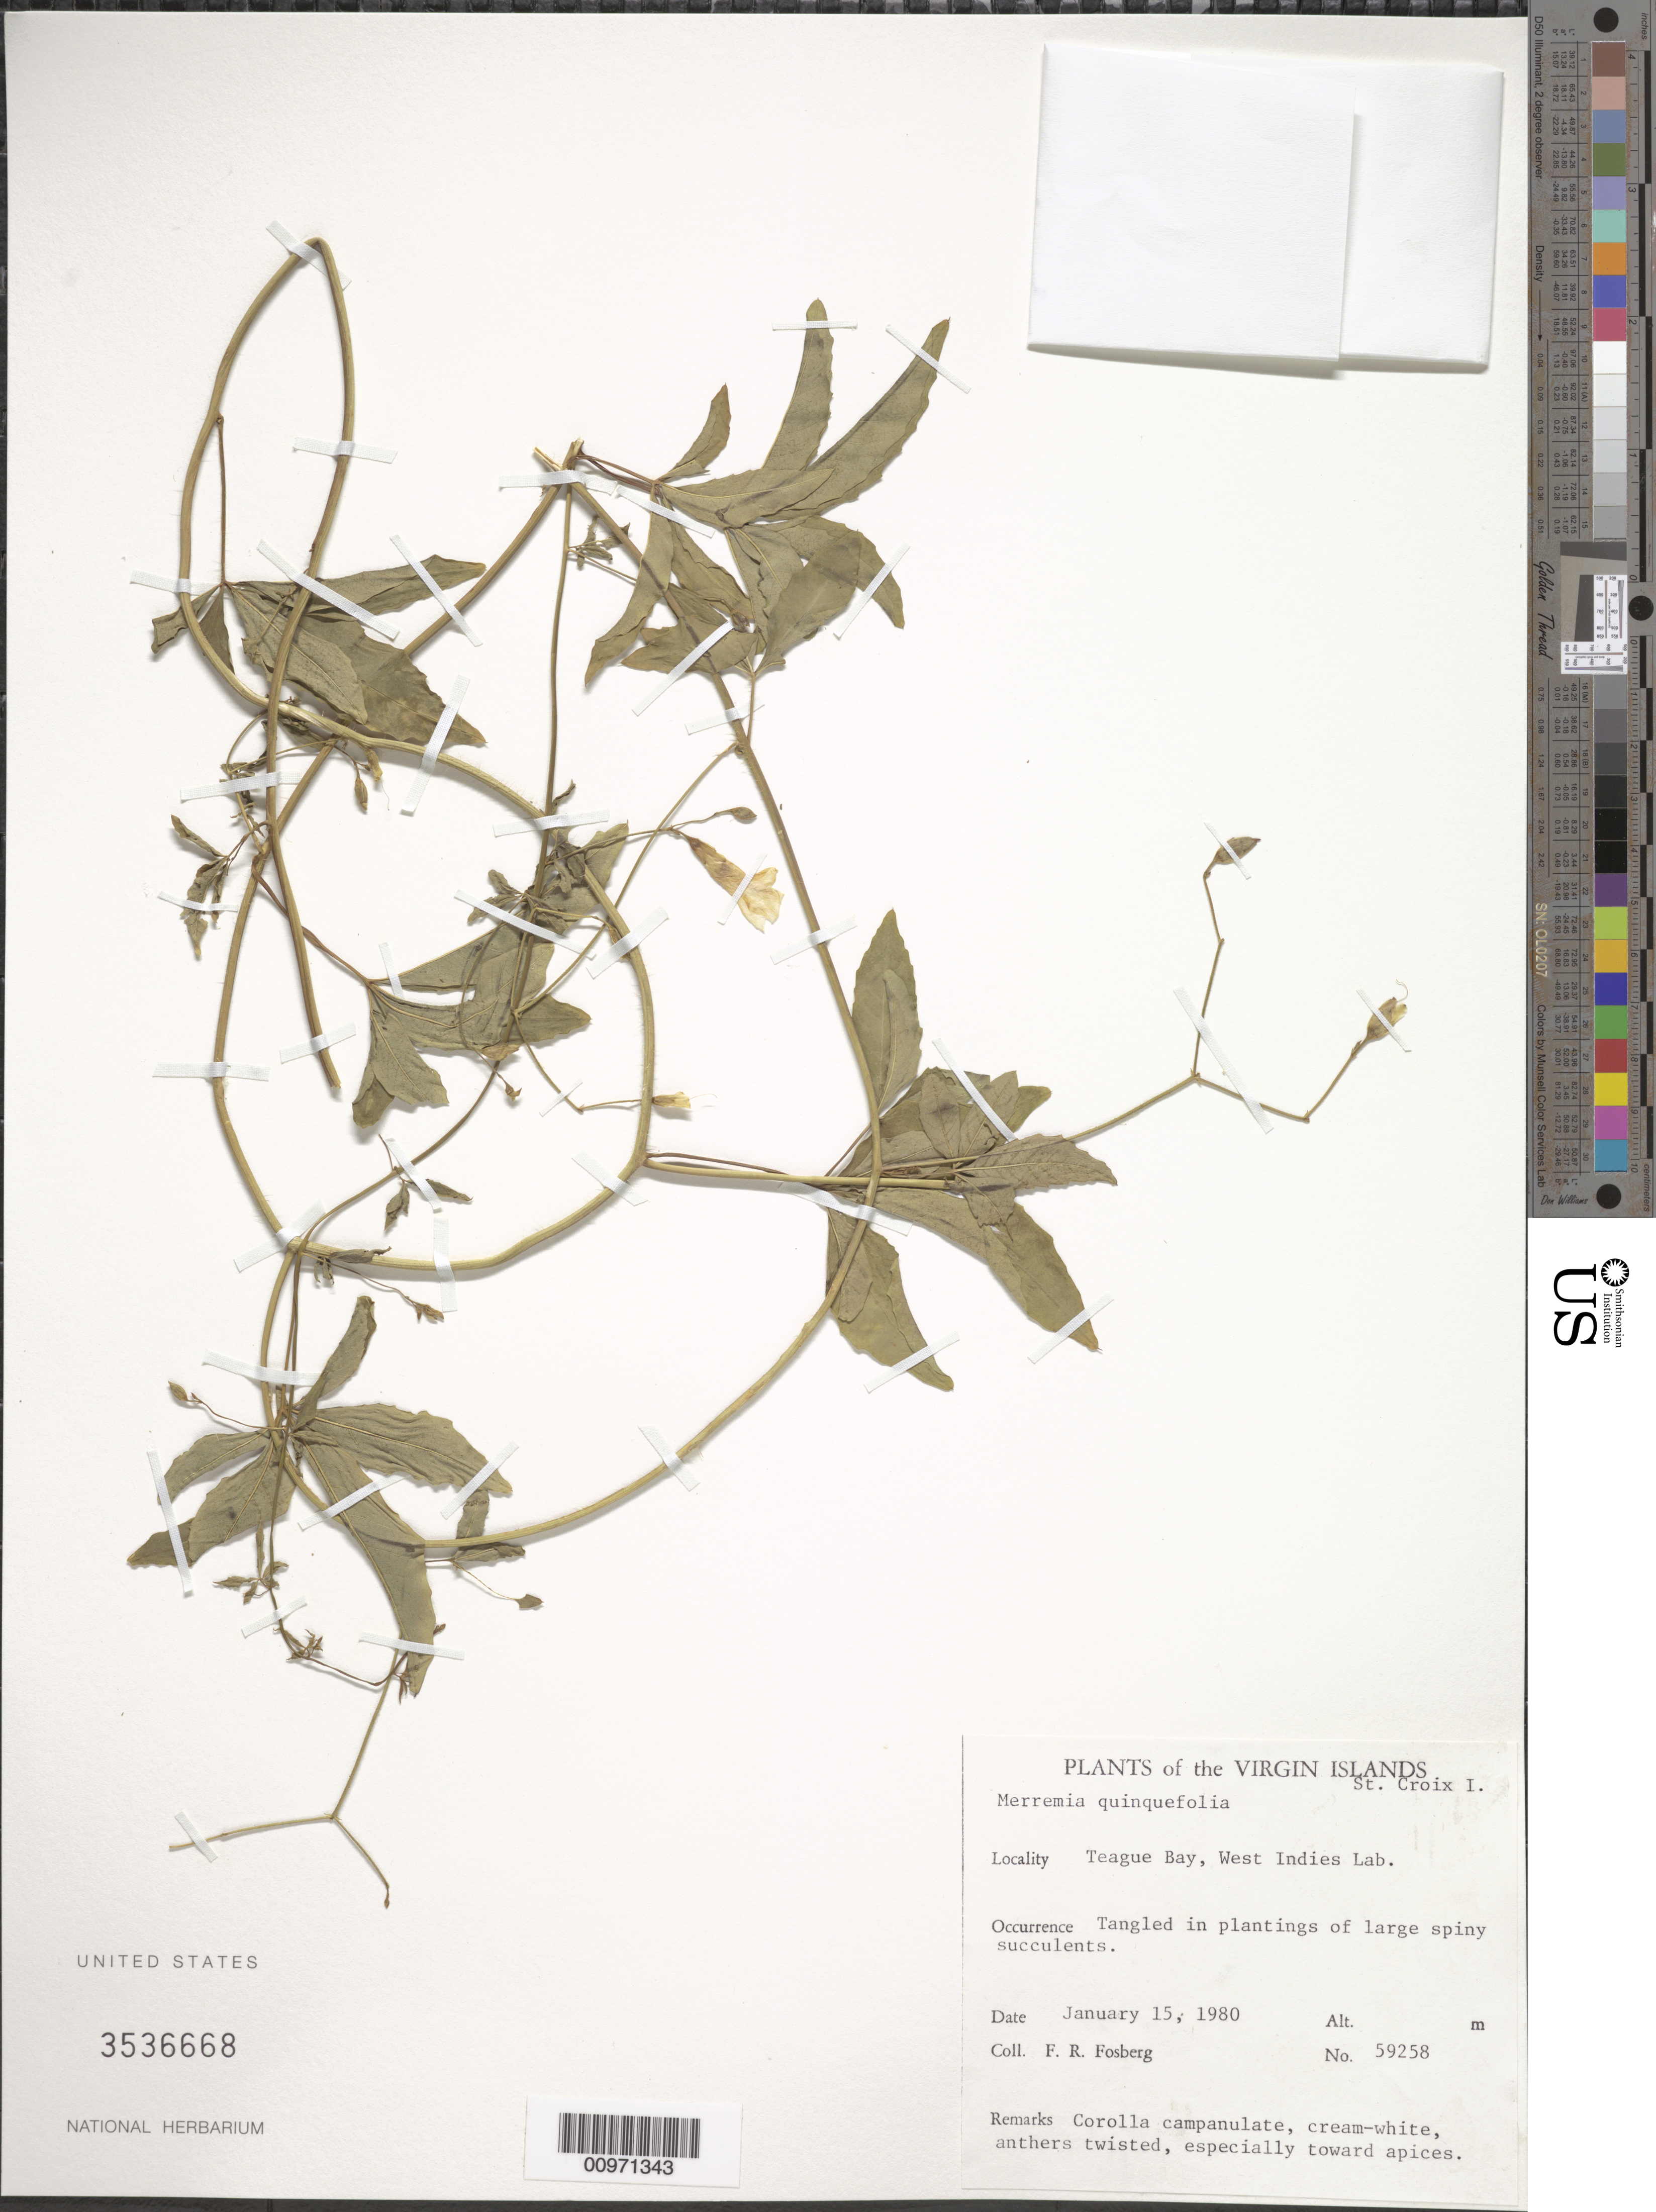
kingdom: Plantae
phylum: Tracheophyta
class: Magnoliopsida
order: Solanales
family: Convolvulaceae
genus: Distimake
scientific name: Distimake quinquefolius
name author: (L.) A. R. Simões & Staples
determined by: Strong, Mark T., (BOT), Smithsonian Institution - National Museum of Natural History (UNITED STATES)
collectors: F. R. Fosberg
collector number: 59258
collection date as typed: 15 Jan 1980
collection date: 1980-01-15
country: U.S. Virgin Islands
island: St. Croix I.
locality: Teague Bay, West Indies Lab.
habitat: Tangled in plantings of large spiny succulents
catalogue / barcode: US 3536668